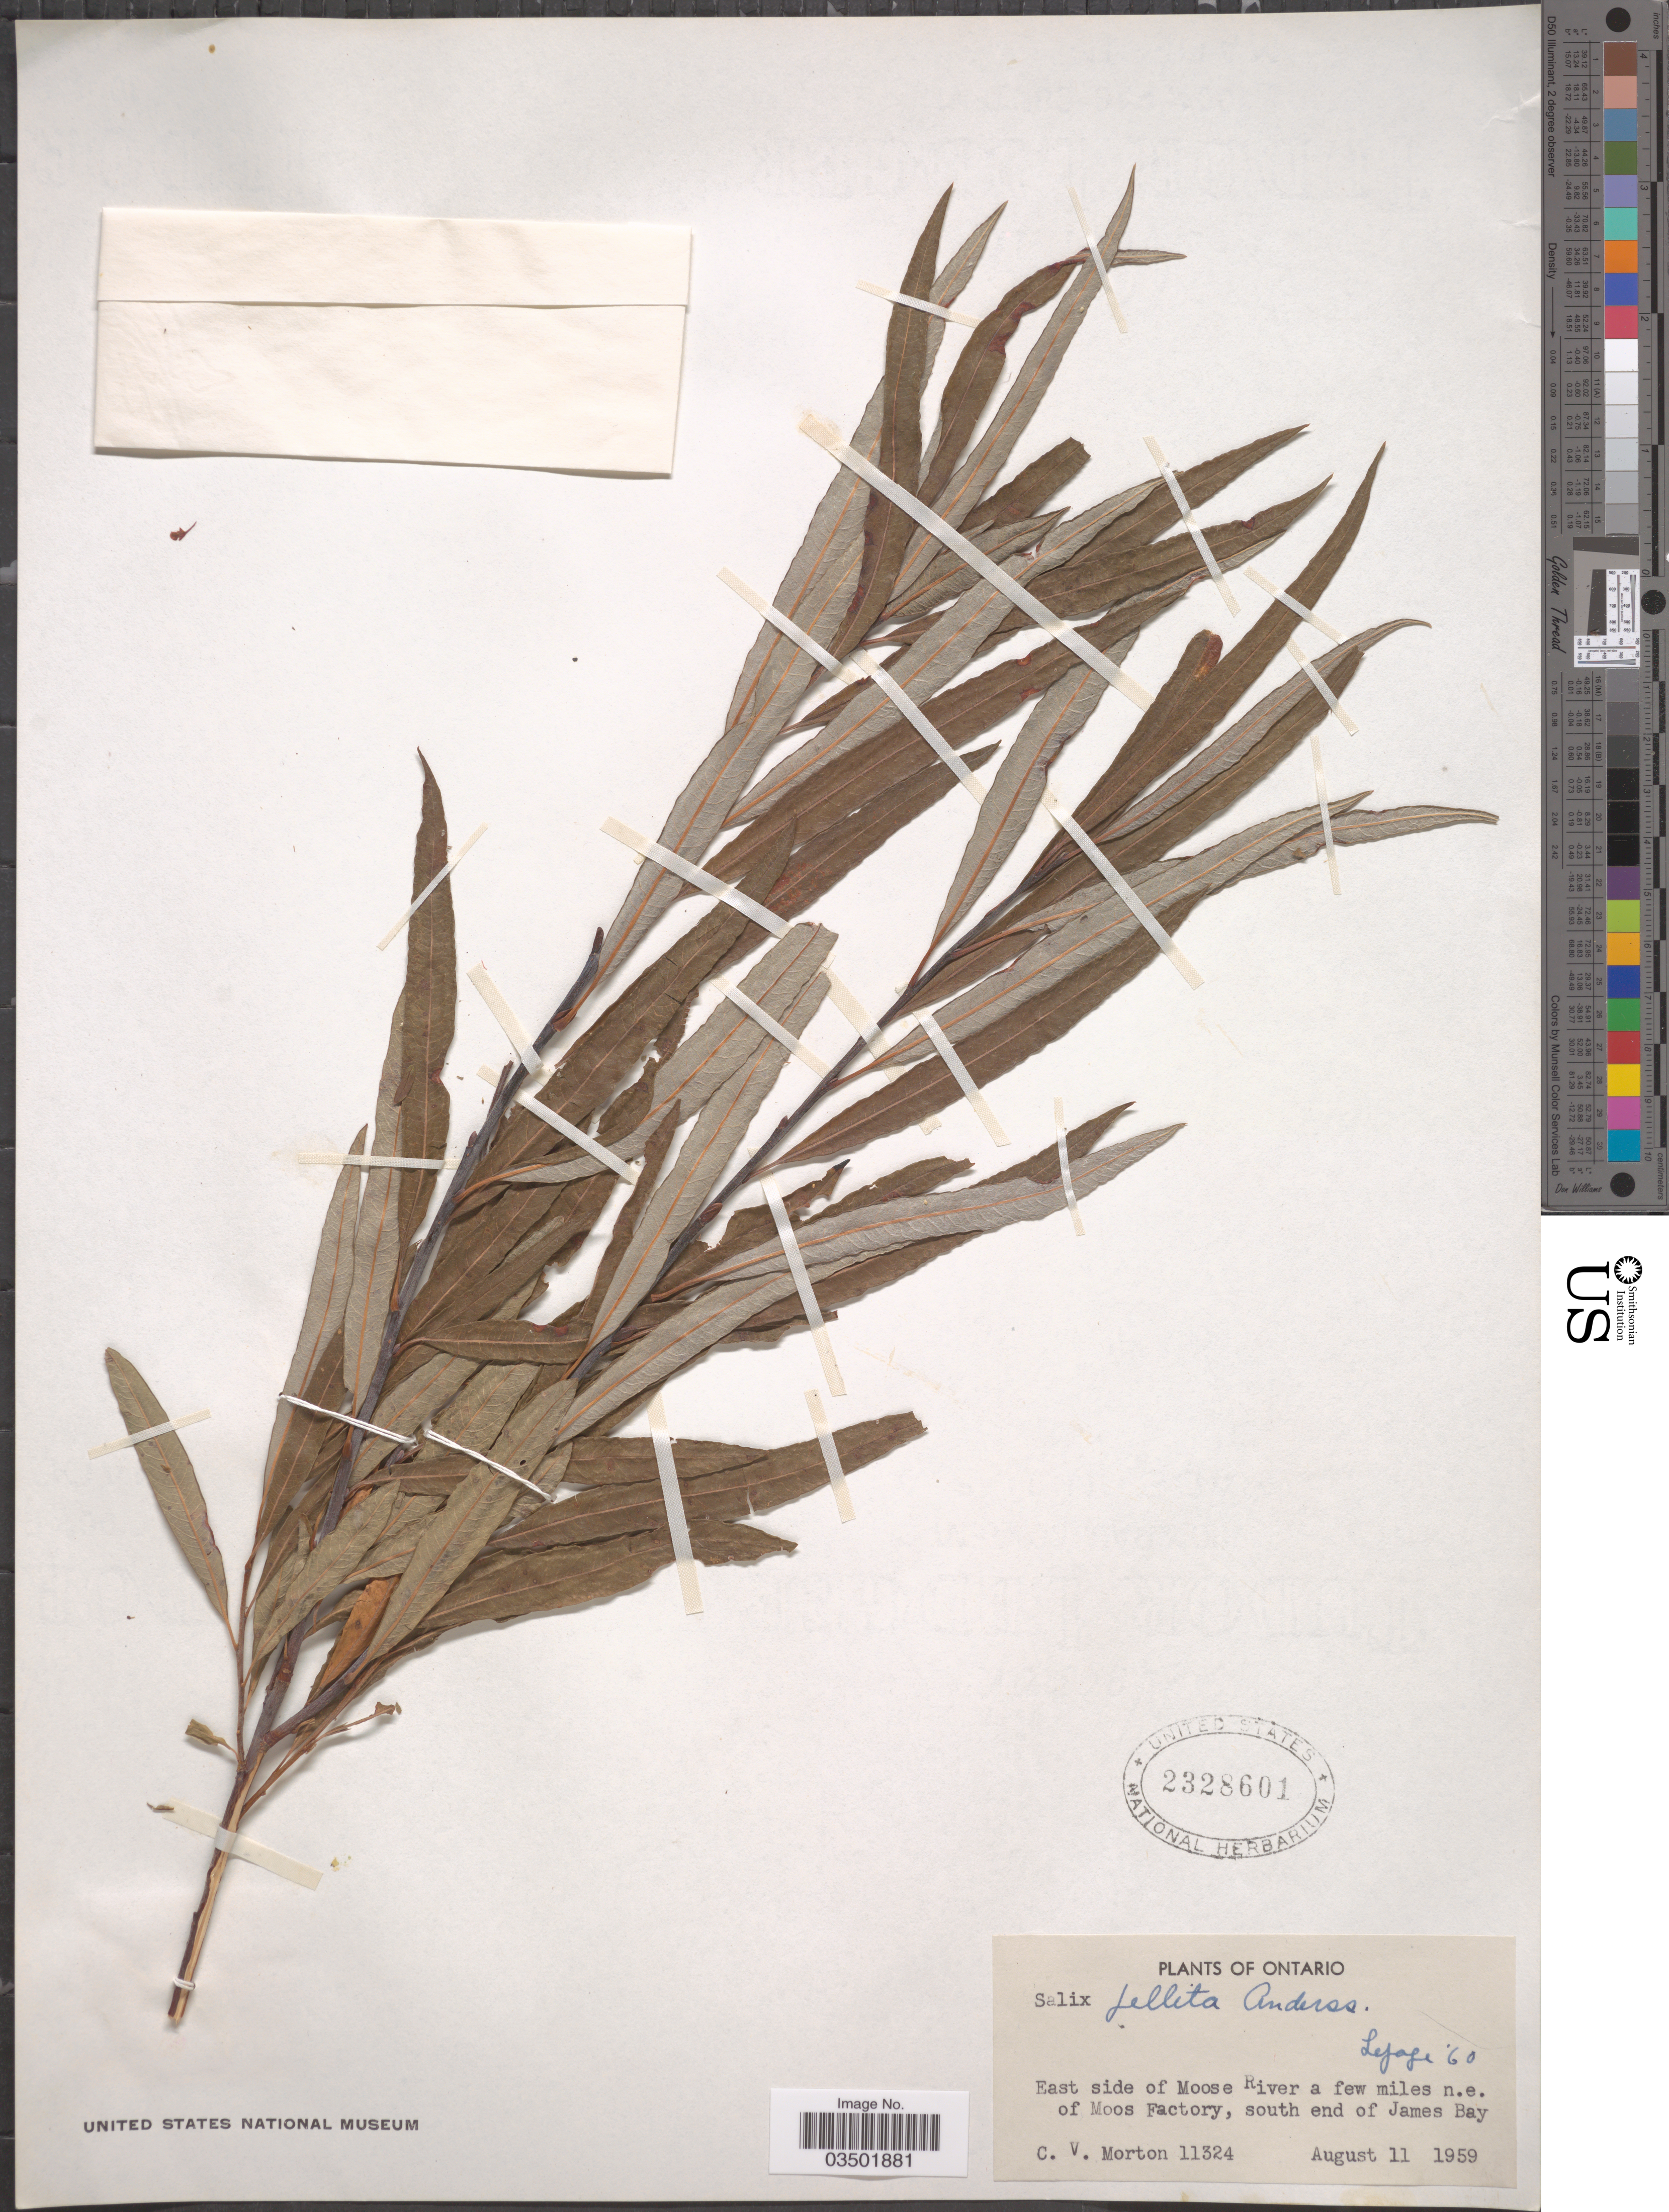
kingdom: Plantae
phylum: Tracheophyta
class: Magnoliopsida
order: Malpighiales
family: Salicaceae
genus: Salix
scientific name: Salix pellita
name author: (Andersson) Bebb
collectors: C. V. Morton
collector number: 11324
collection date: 1959-08-11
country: Canada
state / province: Ontario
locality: East side of Moose River a few miles n.e. of Moos Factory, south end of James Bay.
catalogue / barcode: US 2328601